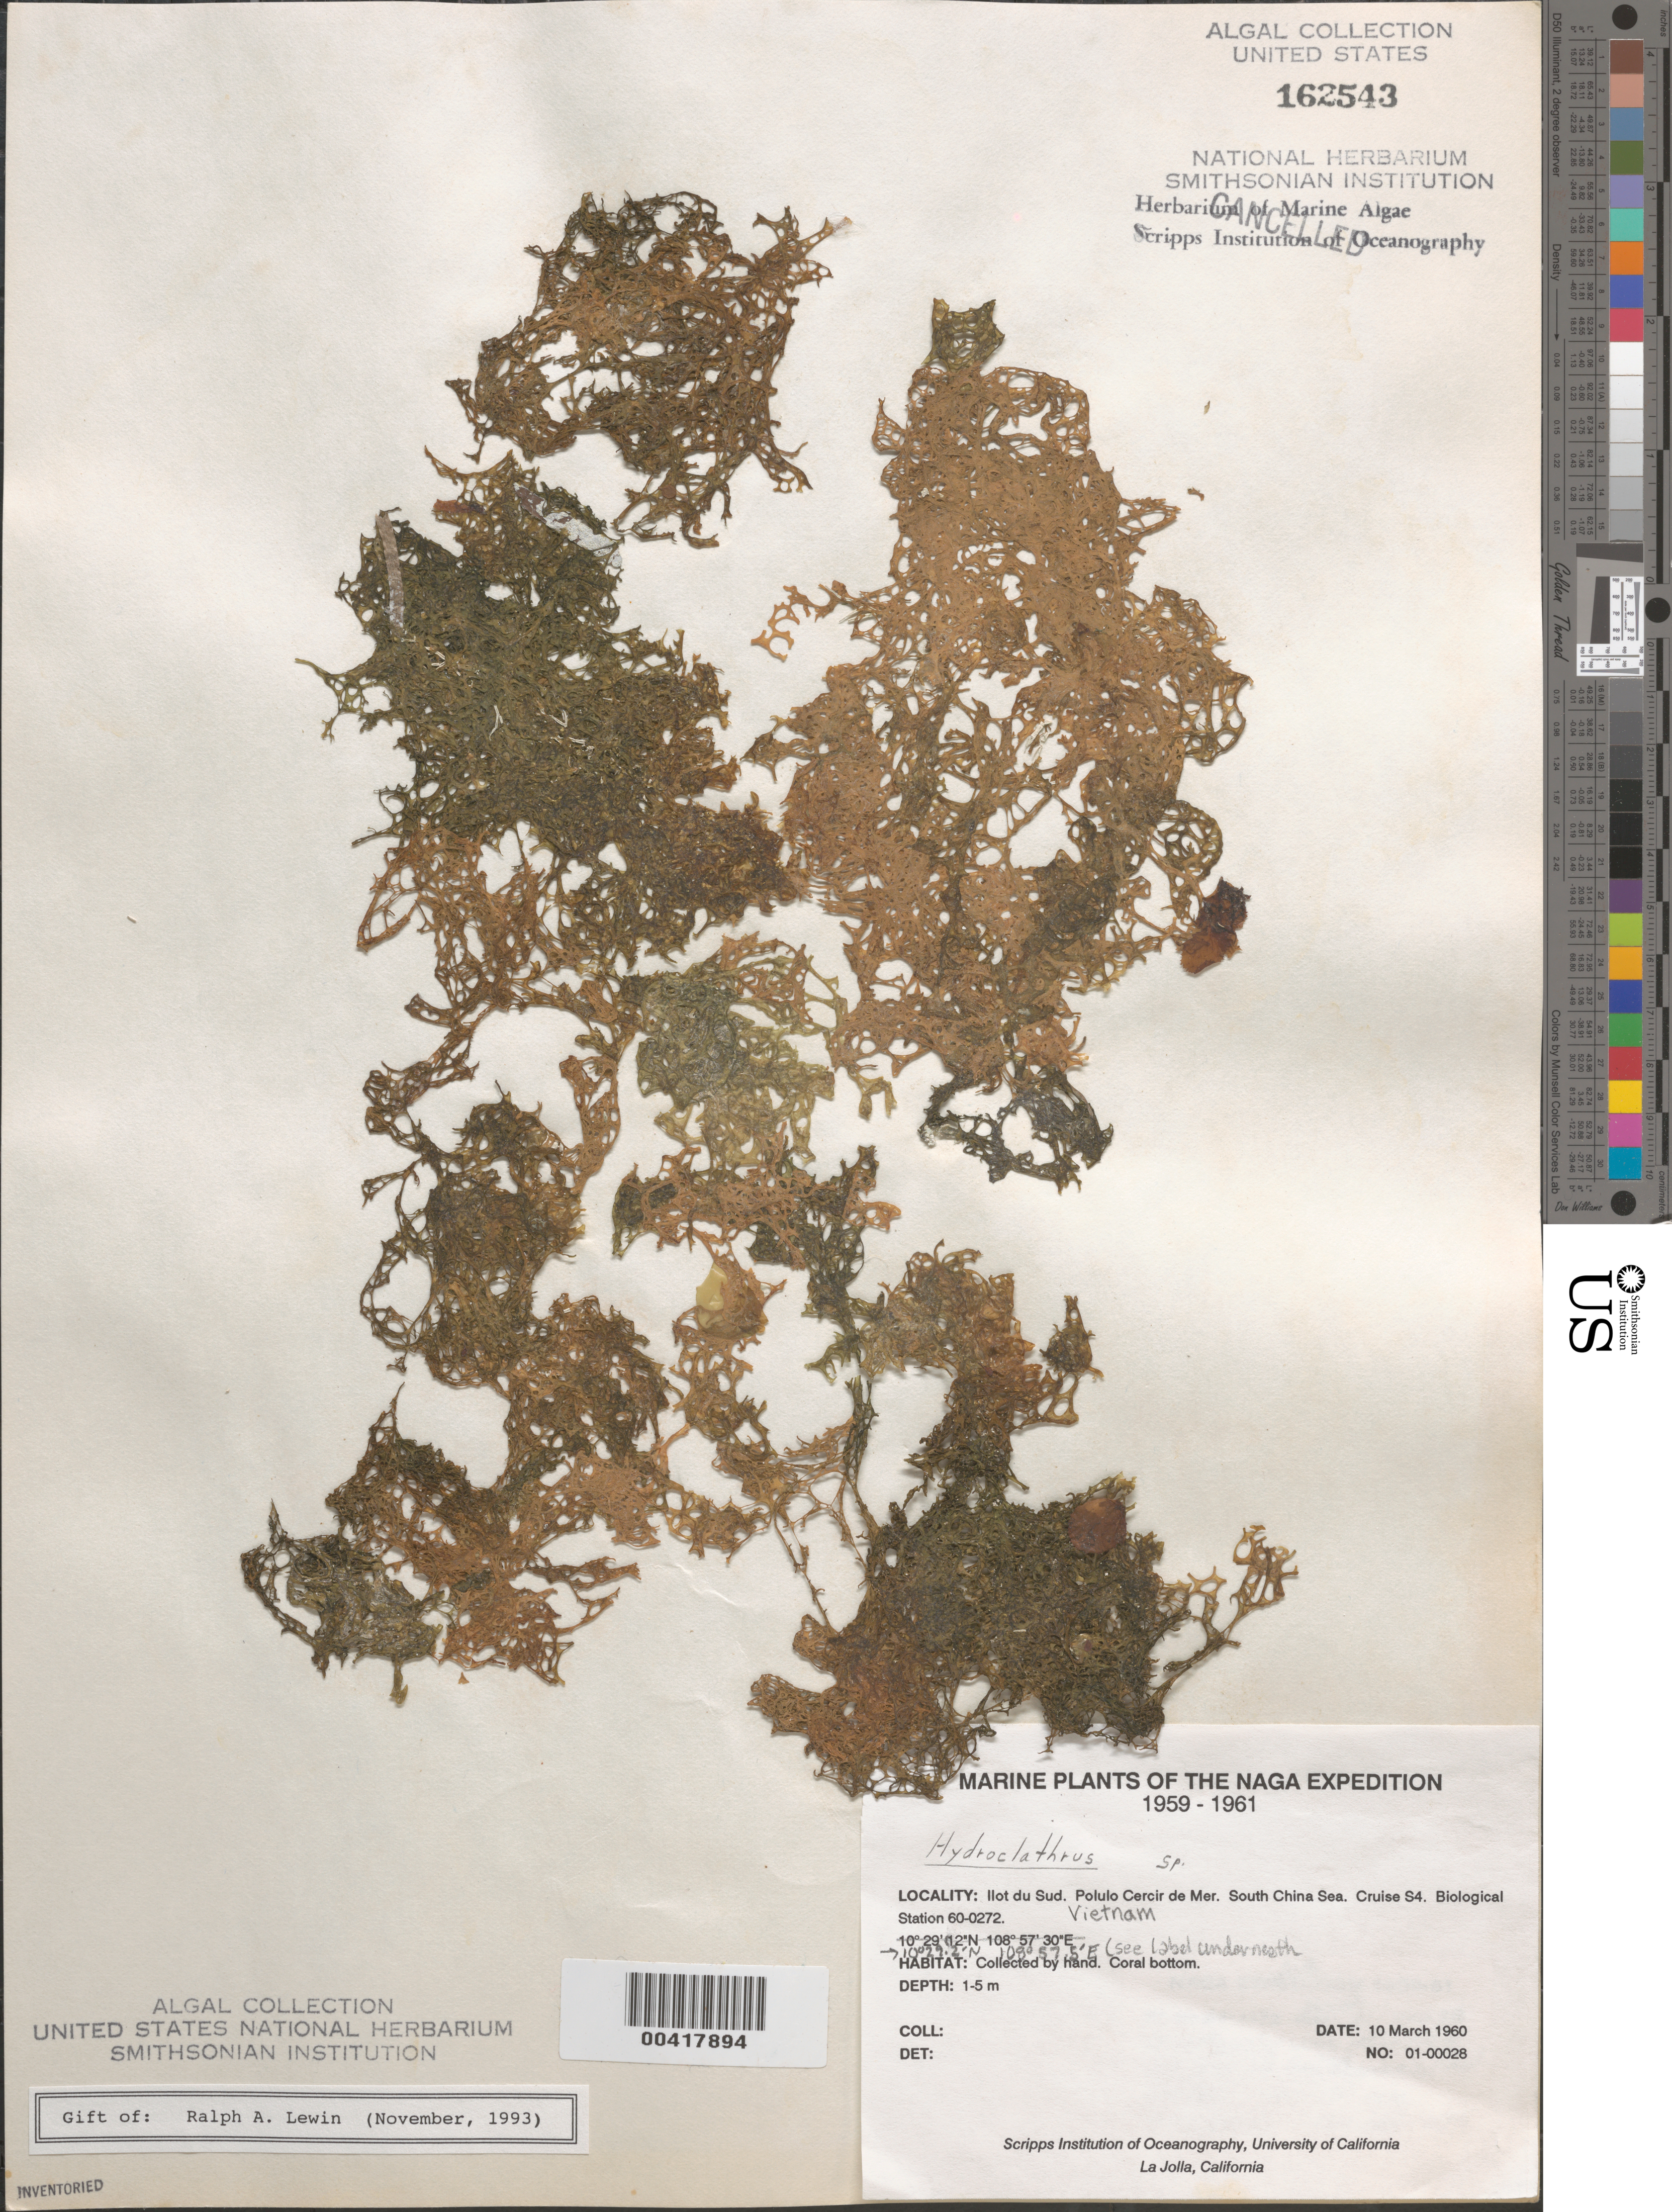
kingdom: Chromista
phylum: Ochrophyta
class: Phaeophyceae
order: Scytosiphonales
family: Scytosiphonaceae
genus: Hydroclathrus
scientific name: Hydroclathrus sp.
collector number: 01-00028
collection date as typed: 10 Mar 1960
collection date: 1960-03-10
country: Vietnam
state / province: South Vietnam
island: Ilot du Sud (Cu Lao Thu)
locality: Poulo Cecir de Mer, South China Sea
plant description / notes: Naga Expedition, 1959-1961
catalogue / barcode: US 162543